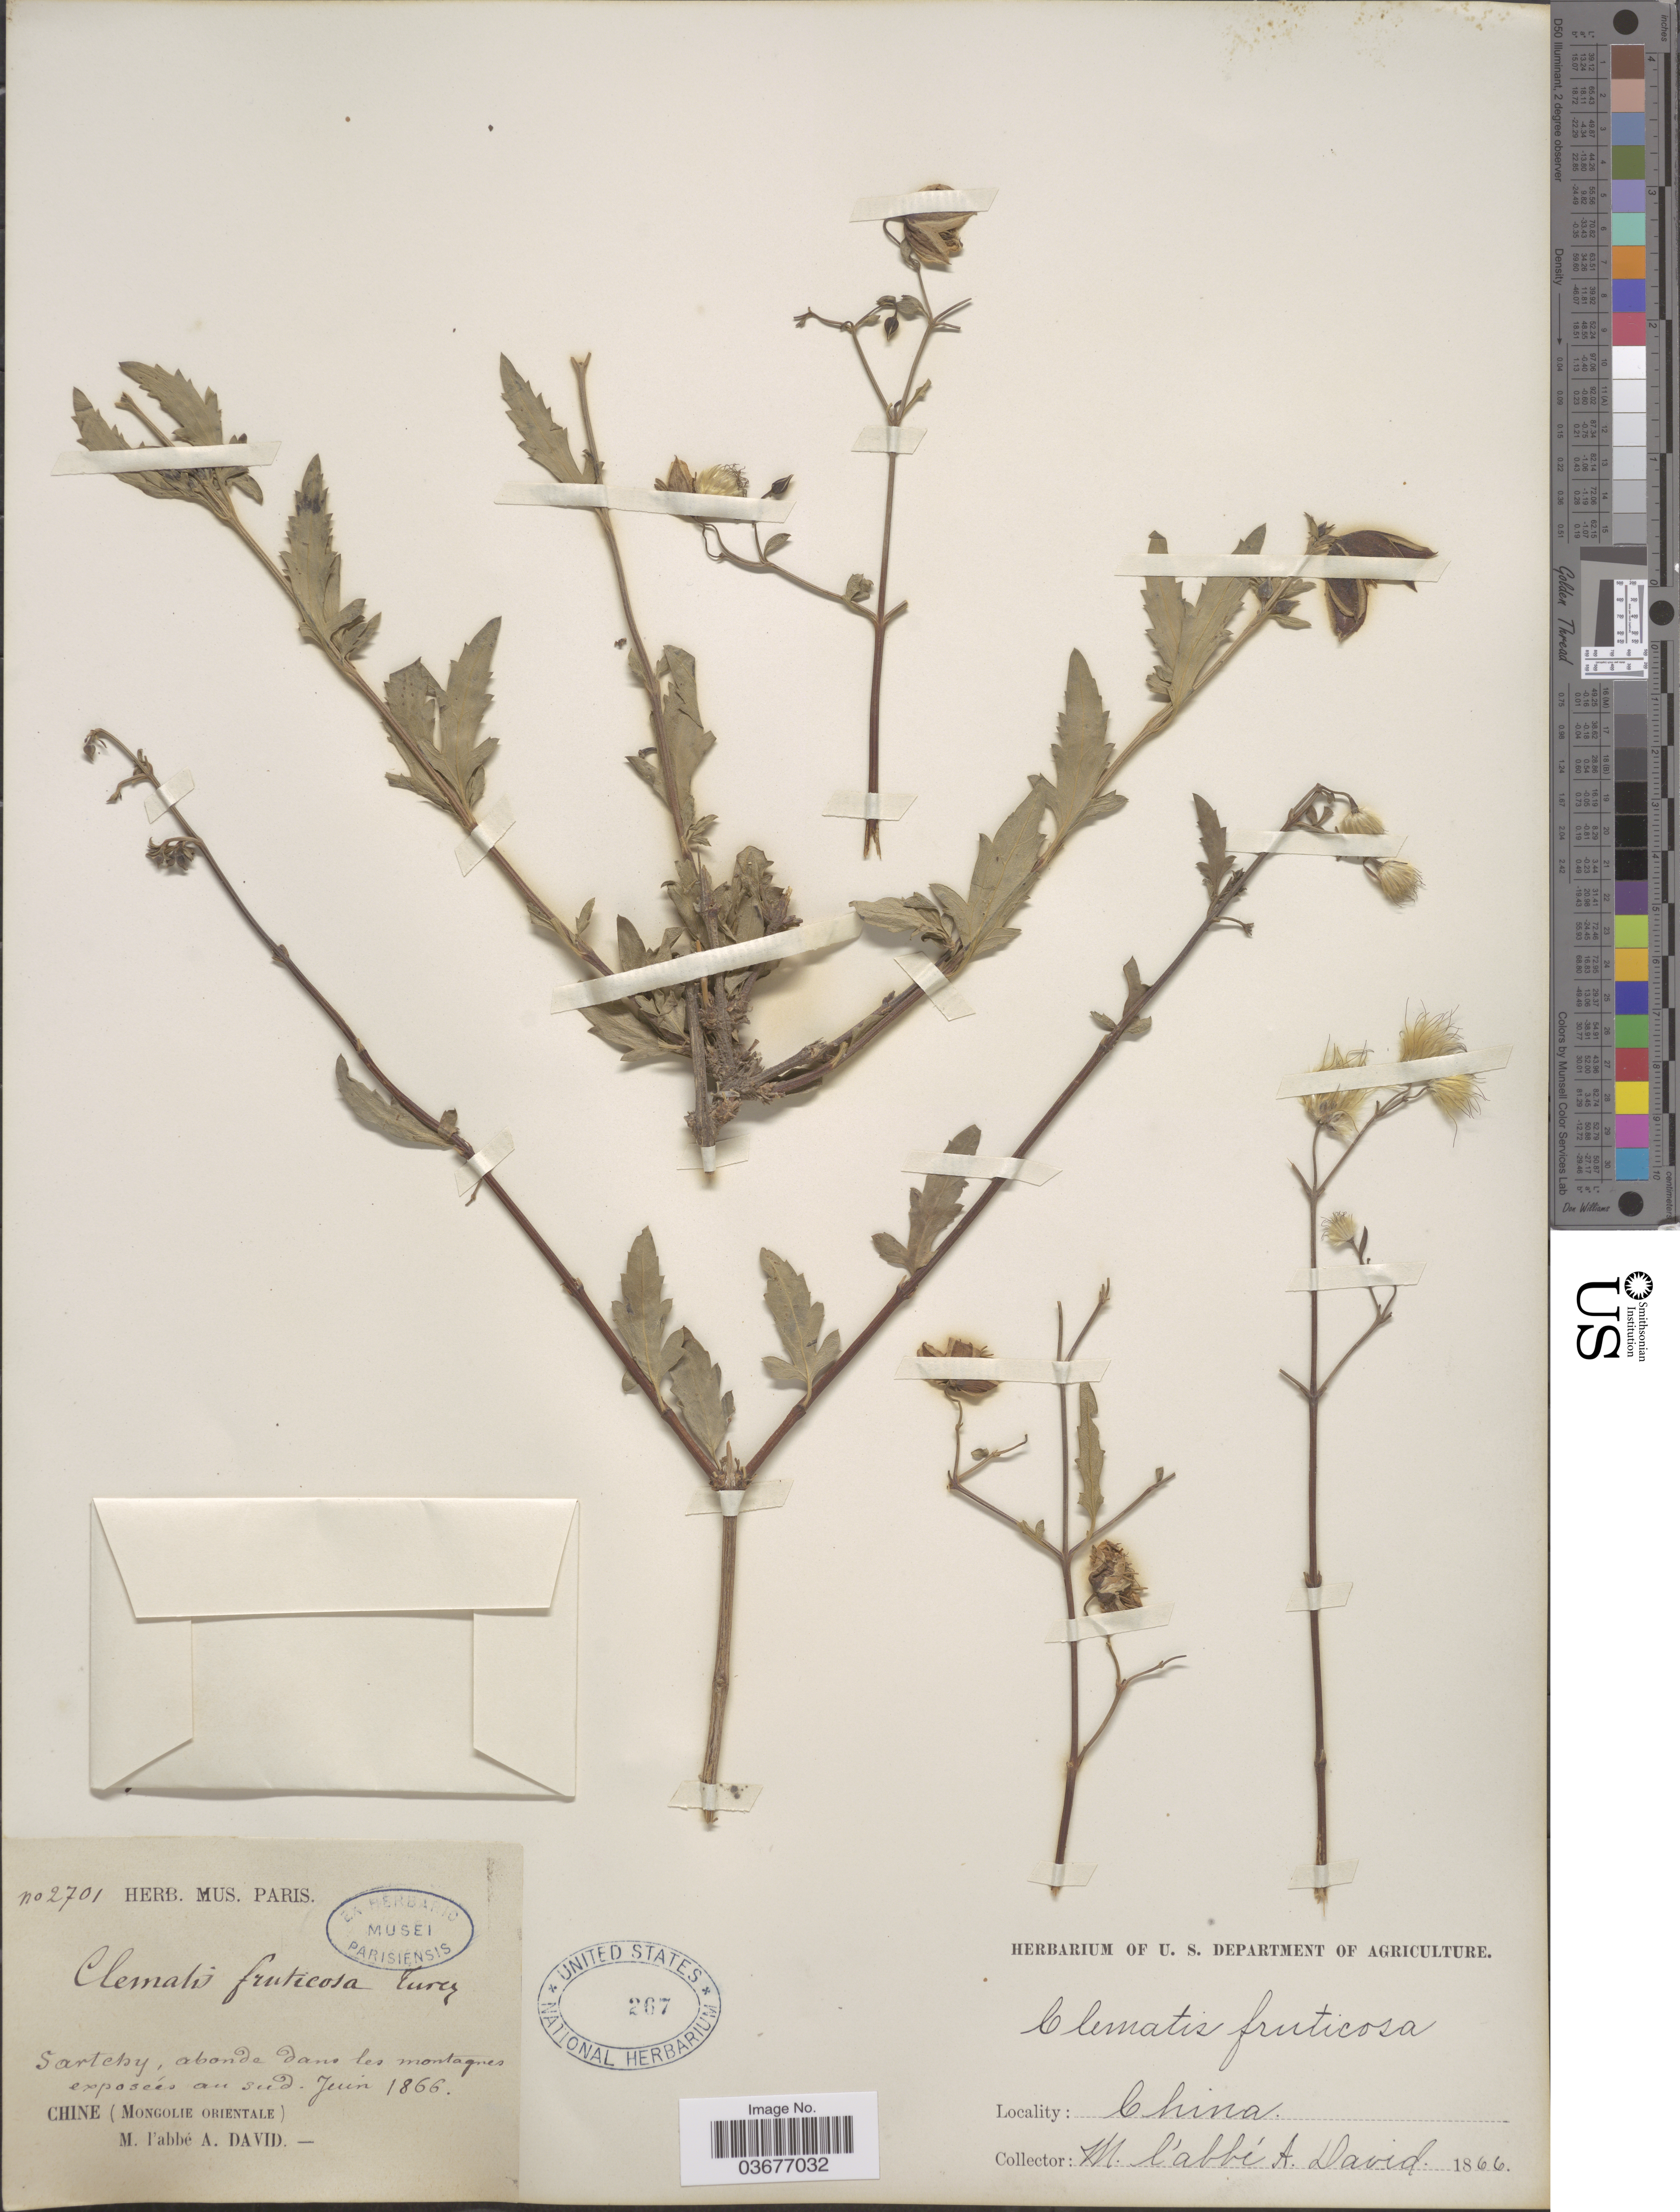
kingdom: Plantae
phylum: Tracheophyta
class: Magnoliopsida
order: Ranunculales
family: Ranunculaceae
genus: Clematis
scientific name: Clematis fruticosa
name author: Turcz.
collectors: M. David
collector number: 2701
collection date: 1866-06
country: China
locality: Sartchy, abonde dans les montagnes exposées au sud. (Mongolie Orientale).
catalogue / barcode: US 267